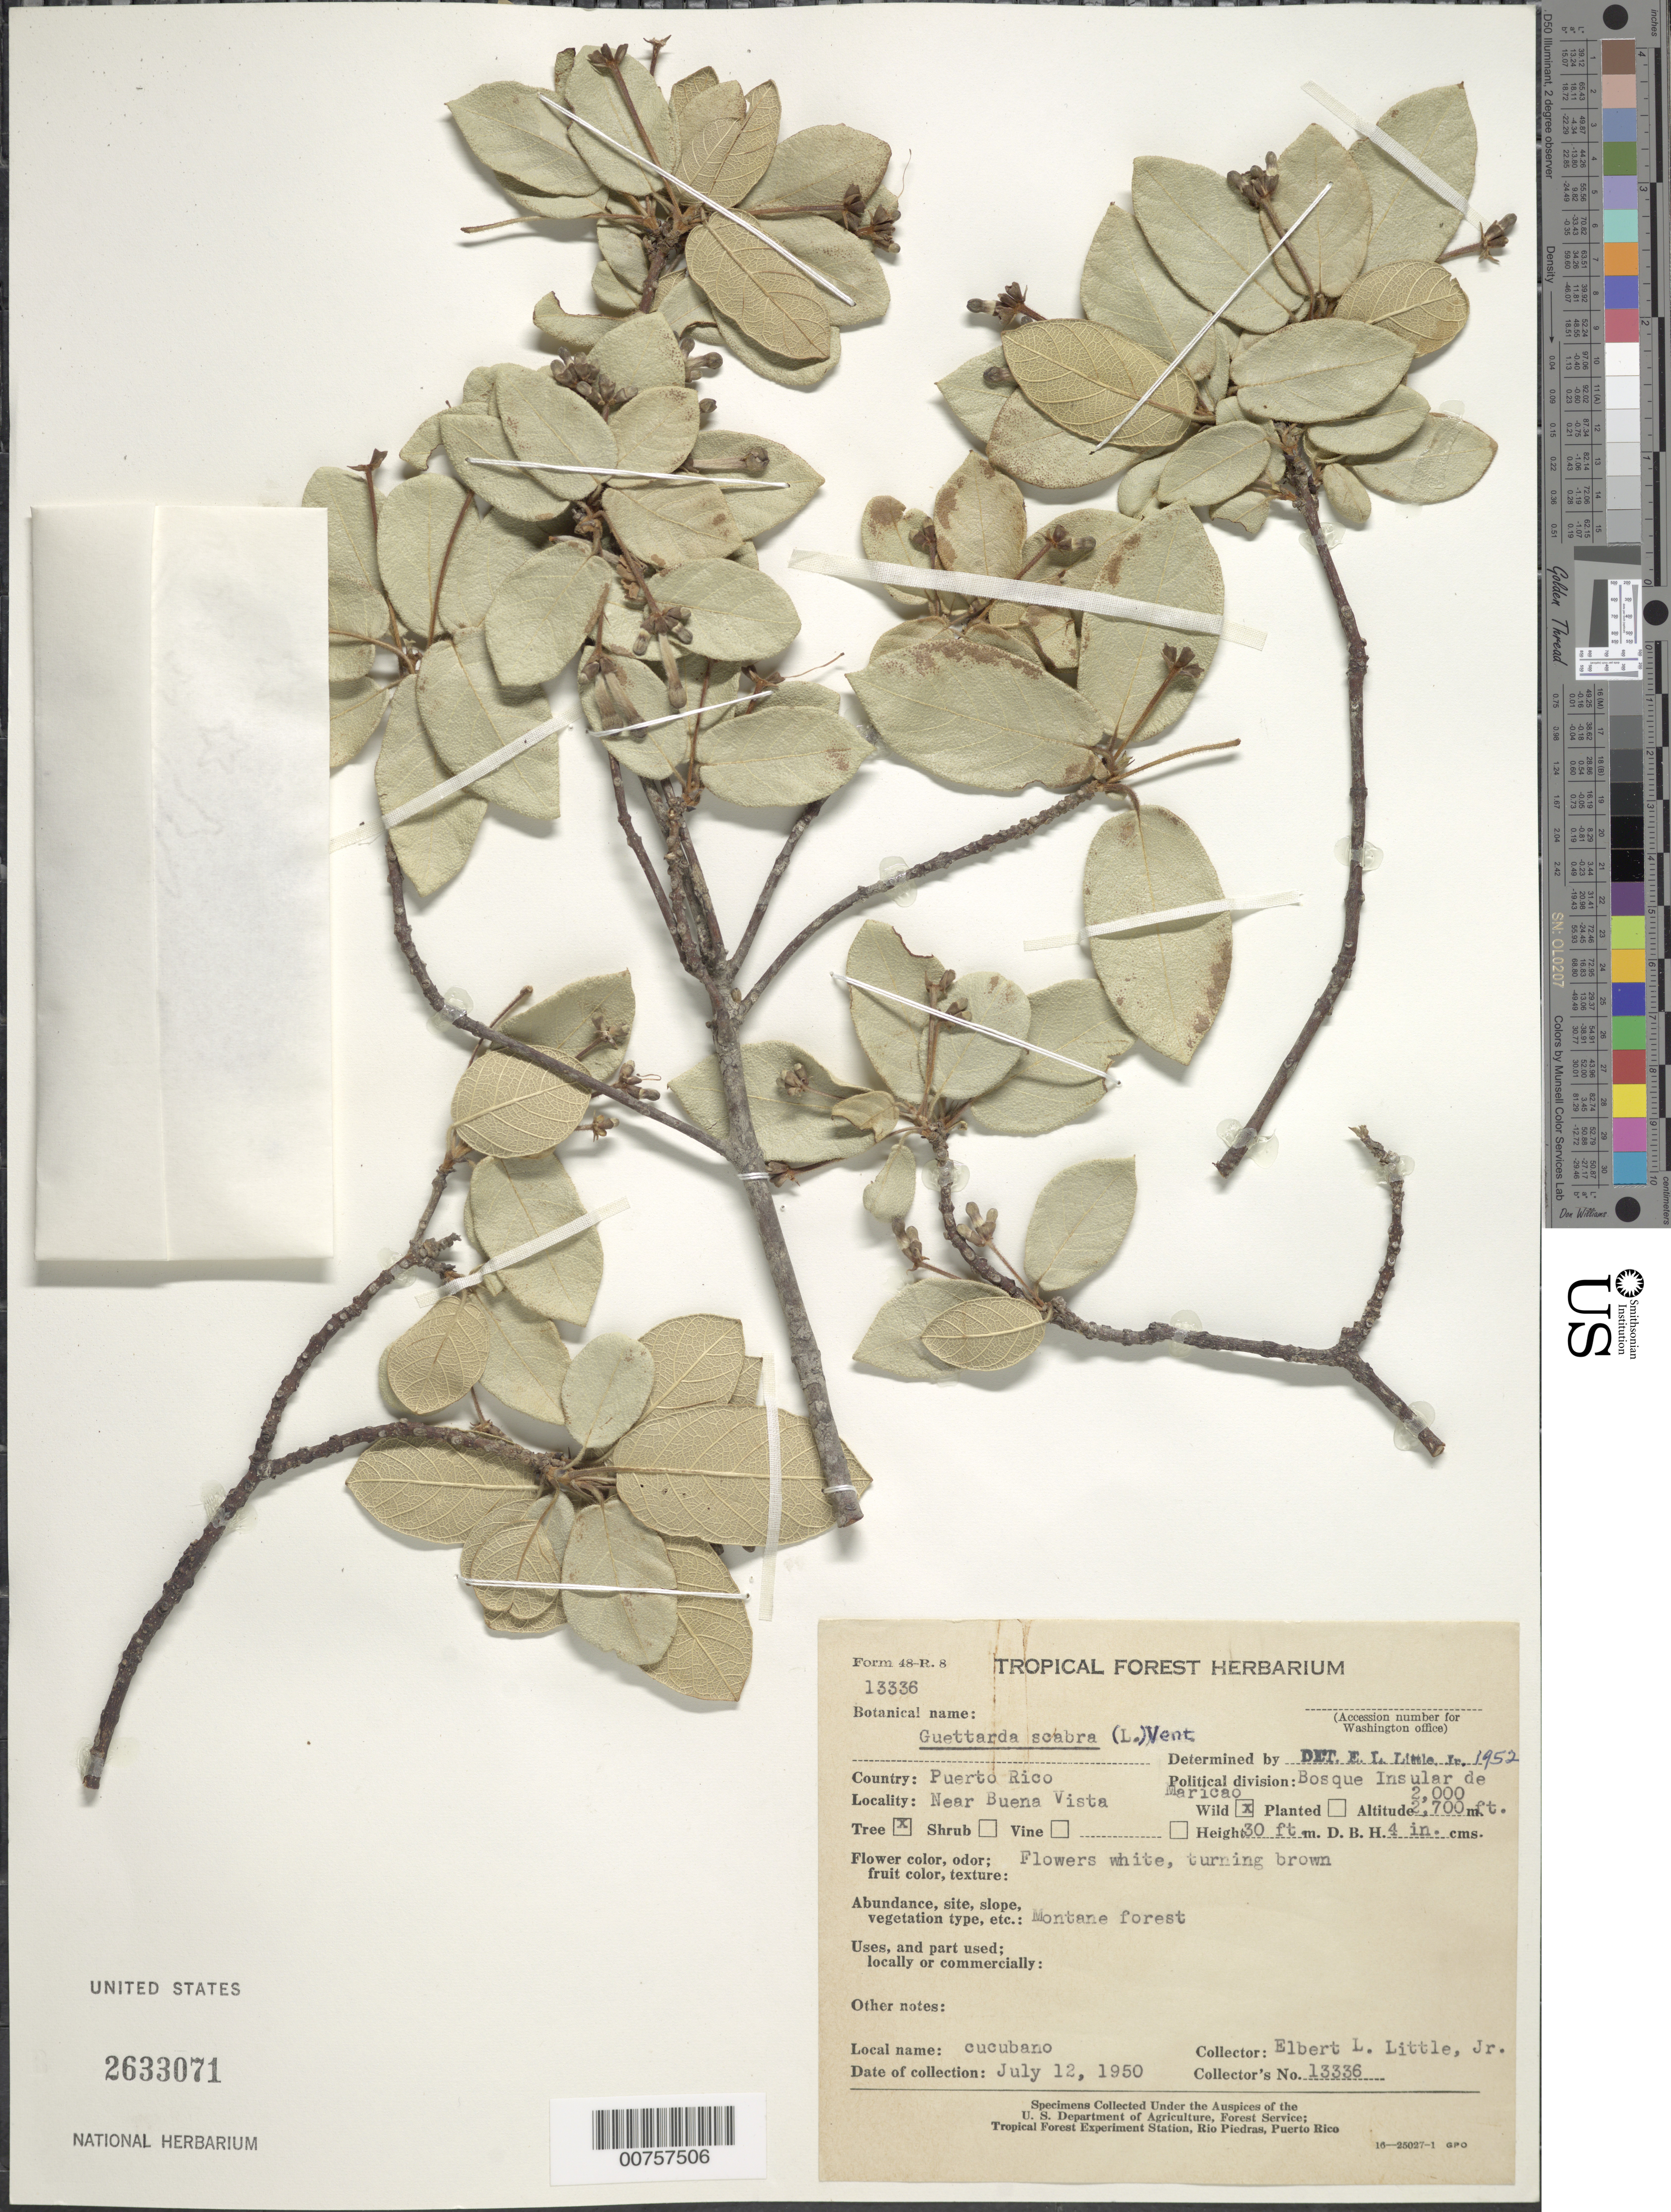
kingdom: Plantae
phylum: Tracheophyta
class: Magnoliopsida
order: Gentianales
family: Rubiaceae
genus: Guettarda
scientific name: Guettarda scabra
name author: (L.) Vent.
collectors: E. L. Little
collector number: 13336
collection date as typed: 12 Jul 1950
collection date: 1950-07-12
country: Puerto Rico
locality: Bosque Insular de Maricao, near Buena Vista.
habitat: Montane forest.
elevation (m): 610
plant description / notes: Common name: Cucubano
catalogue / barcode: US 2633071